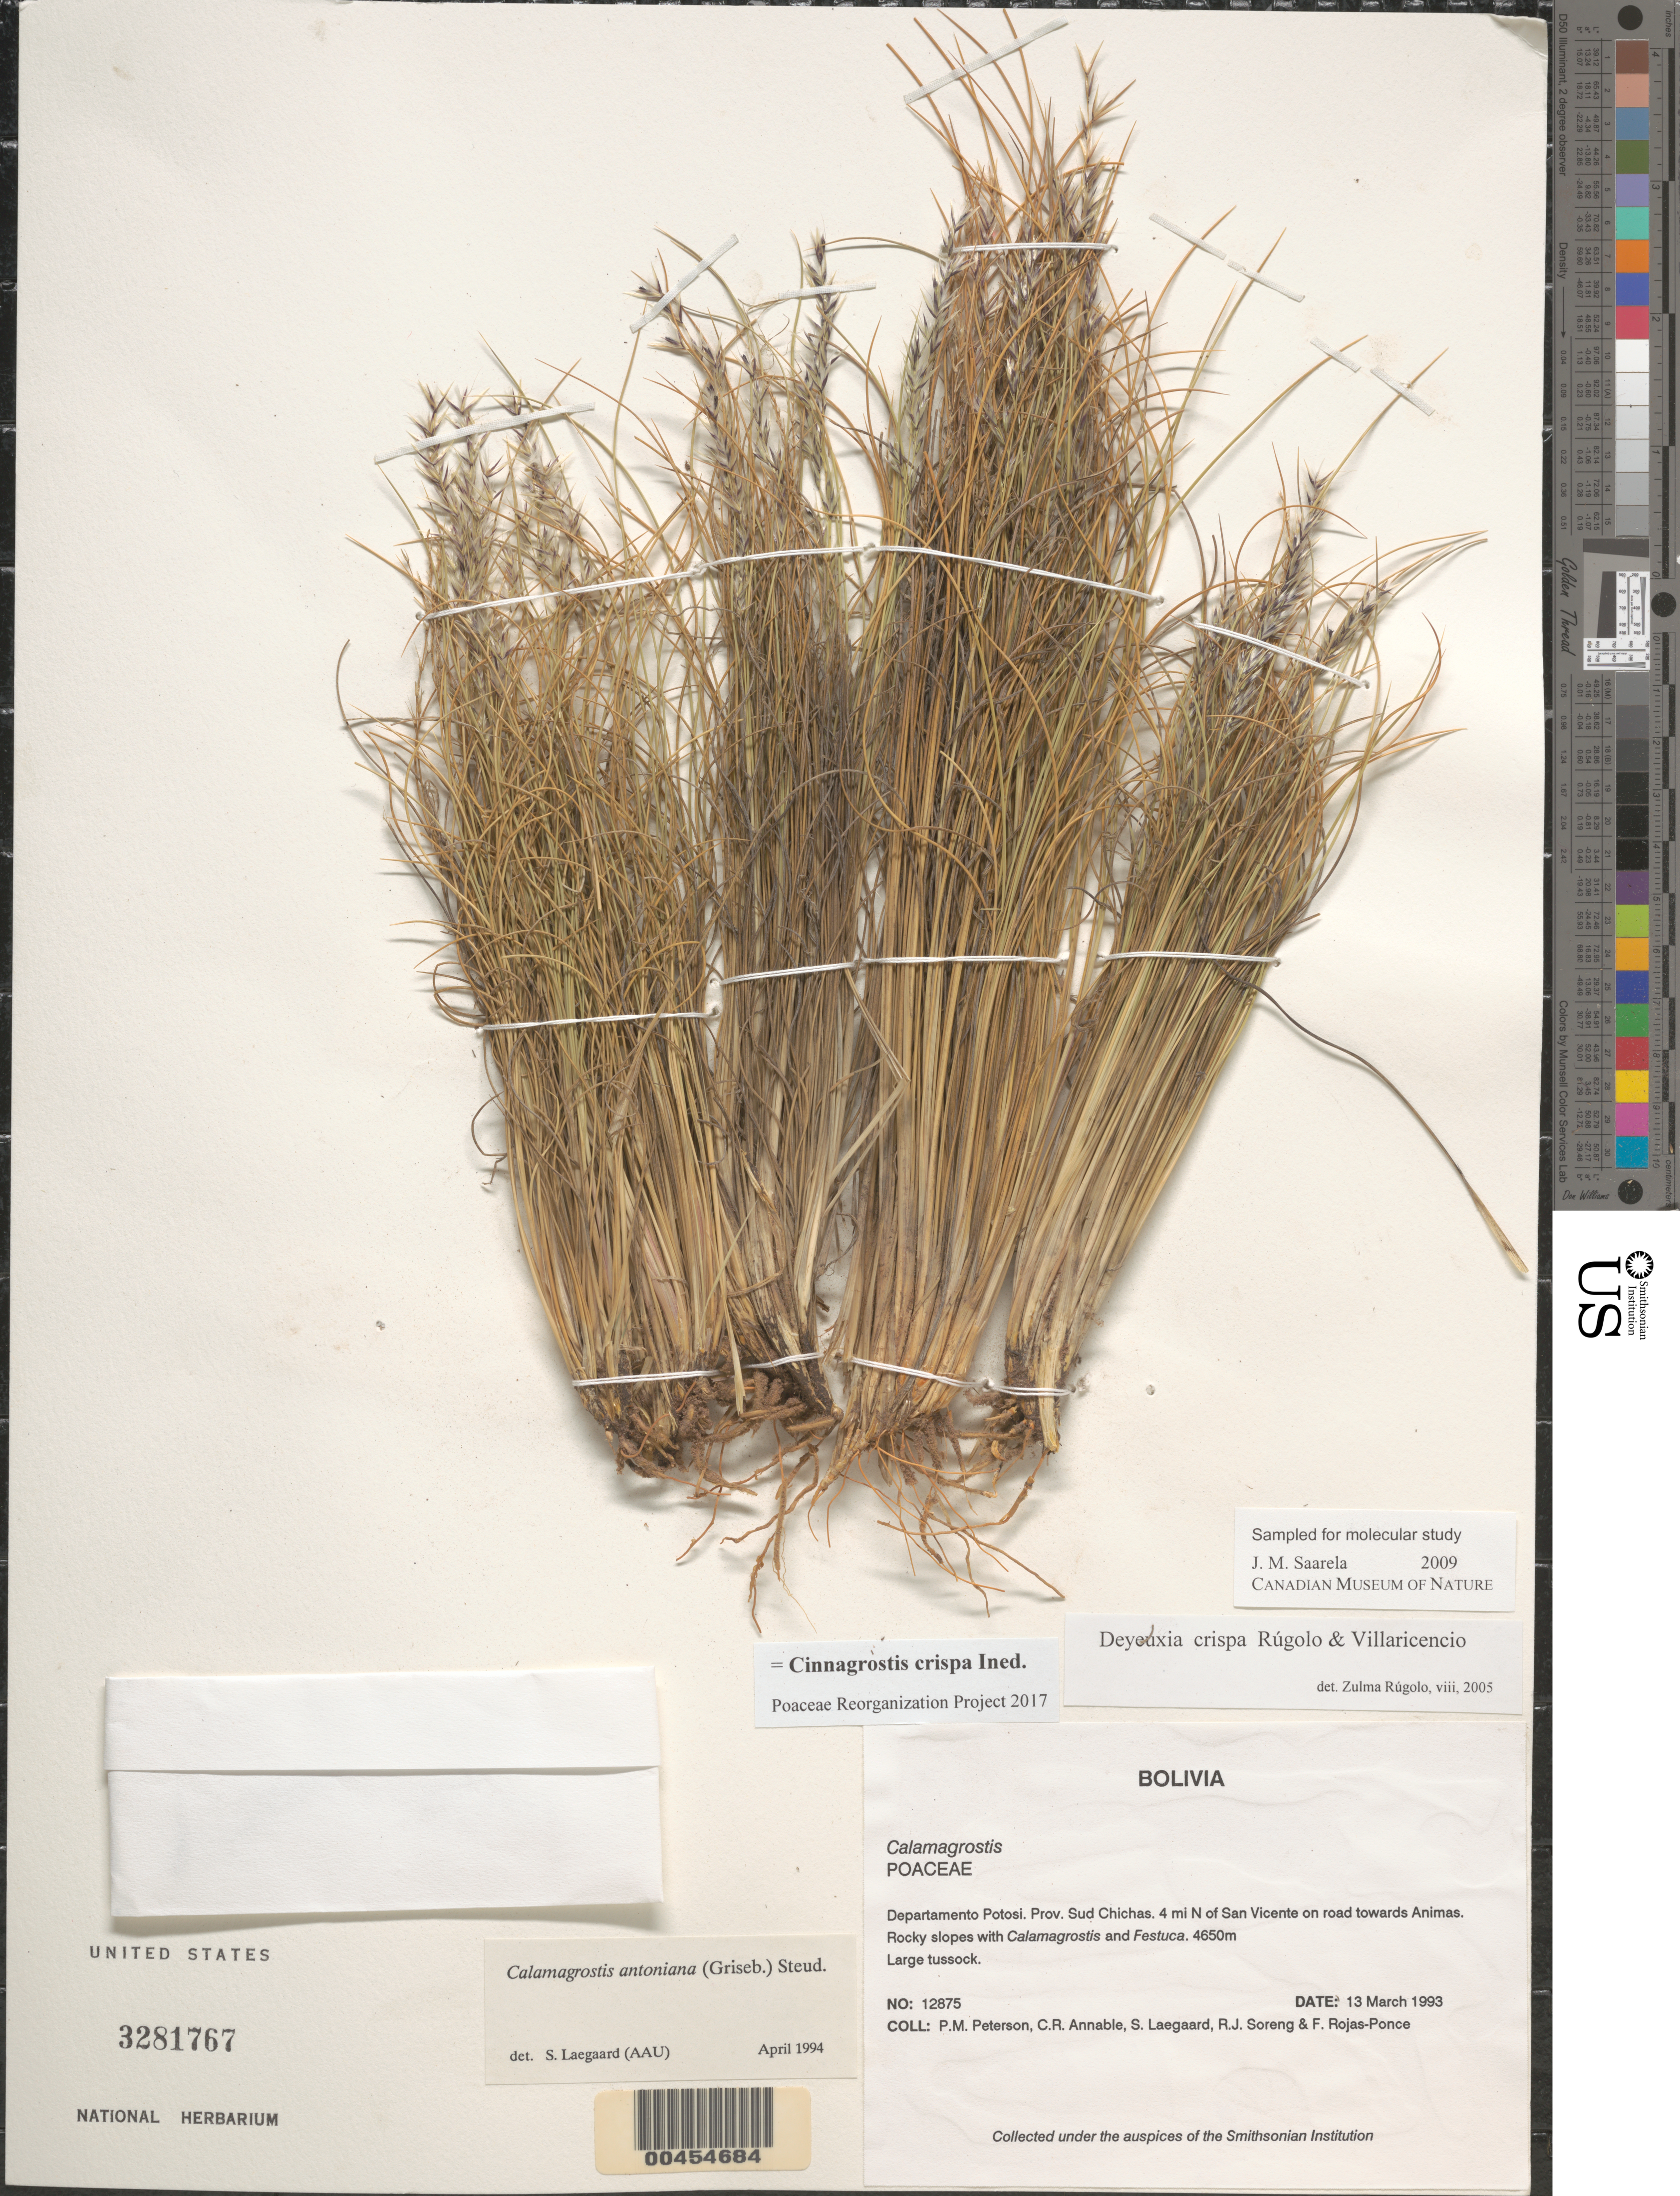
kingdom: Plantae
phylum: Tracheophyta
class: Liliopsida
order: Poales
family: Poaceae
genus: Cinnagrostis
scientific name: Cinnagrostis crispa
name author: (Rúgolo & Villav.) P.M. Peterson et al.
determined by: Poaceae Reorganization Project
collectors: P. M. Peterson, C. R. Annable, S. Lægaard, R. J. Soreng & F. Rojas-Ponce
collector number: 12875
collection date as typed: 13 Mar 1993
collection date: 1993-03-13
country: Bolivia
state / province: Potosí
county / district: Sud Chichas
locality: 4 mi N of San Vicente on road towards Animas.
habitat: Rocky slopes with Calamagrostis and Festuca.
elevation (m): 4650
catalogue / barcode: US 3281767